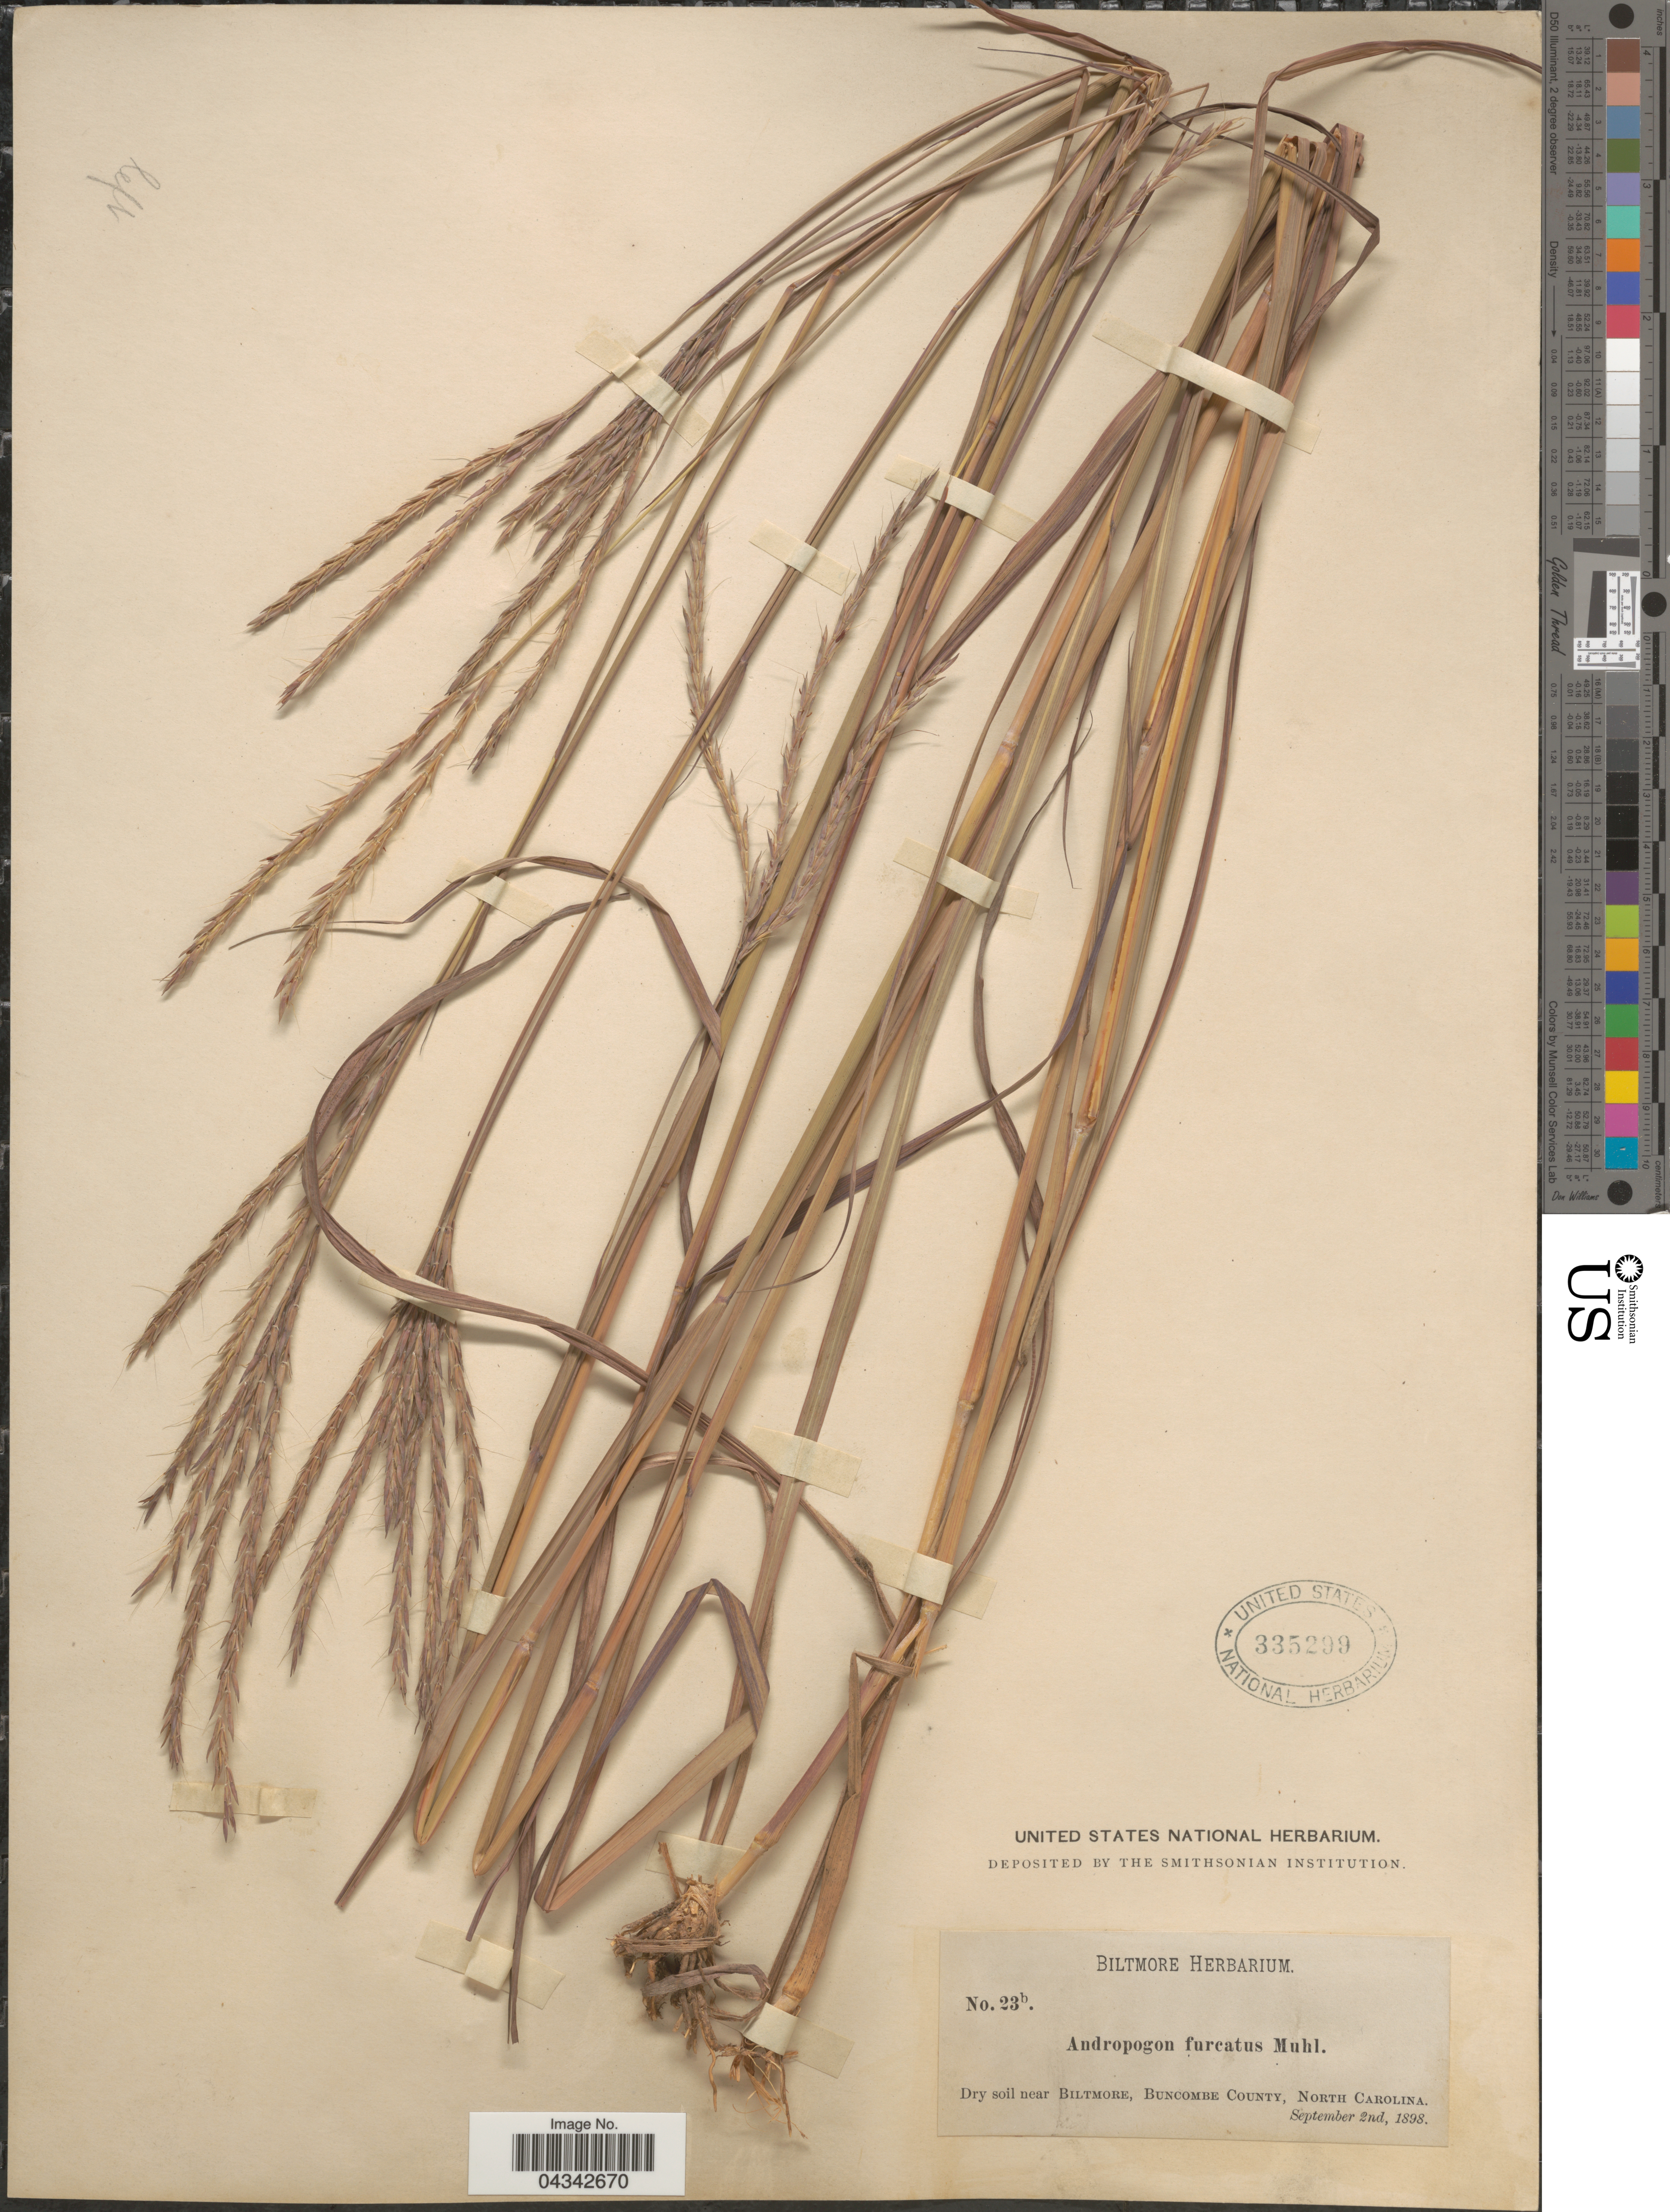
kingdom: Plantae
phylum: Tracheophyta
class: Liliopsida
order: Poales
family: Poaceae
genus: Andropogon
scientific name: Andropogon gerardii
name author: Vitman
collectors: ex herb. Biltmore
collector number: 23b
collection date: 1898-09-02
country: United States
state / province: North Carolina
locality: Near Biltmore, Buncombe County.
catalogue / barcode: US 335299